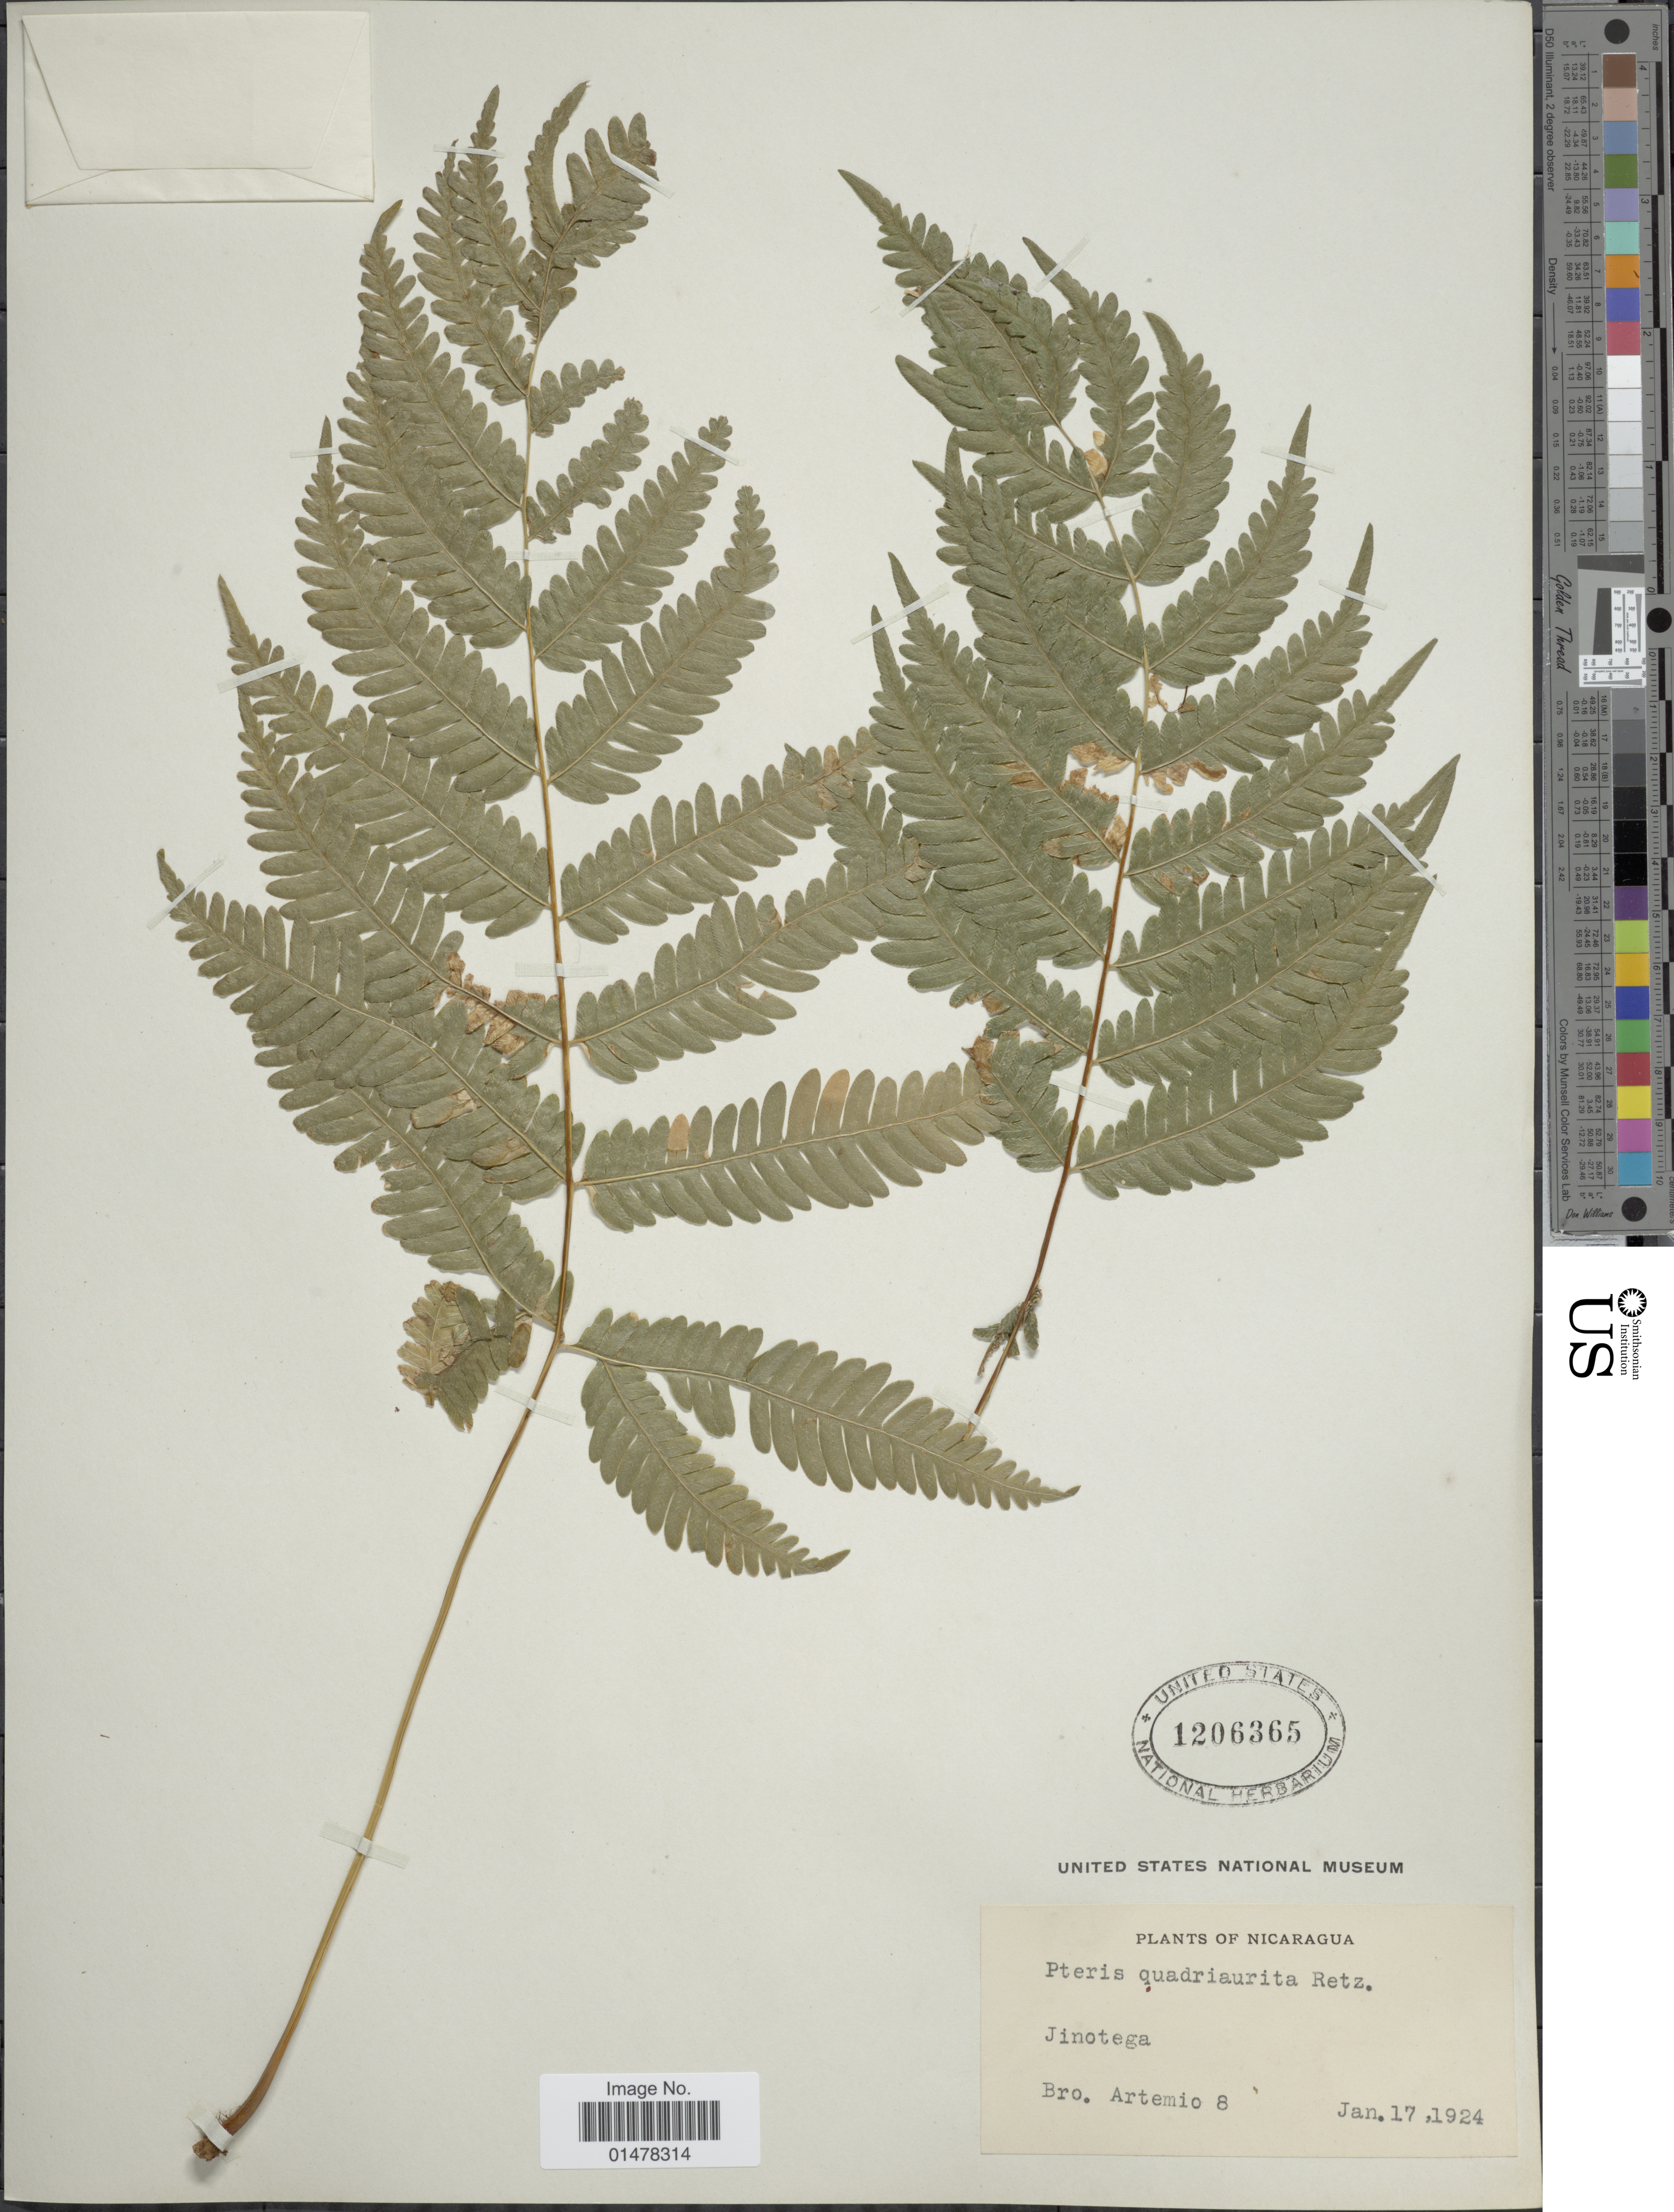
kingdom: Plantae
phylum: Tracheophyta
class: Polypodiopsida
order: Polypodiales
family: Pteridaceae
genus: Pteris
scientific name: Pteris quadriaurita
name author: Retz.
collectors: B. Artemio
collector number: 8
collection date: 1924-01-17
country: Nicaragua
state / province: Jinotega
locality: Plants of Nicaragua, Jinotega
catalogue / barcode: US 1206365